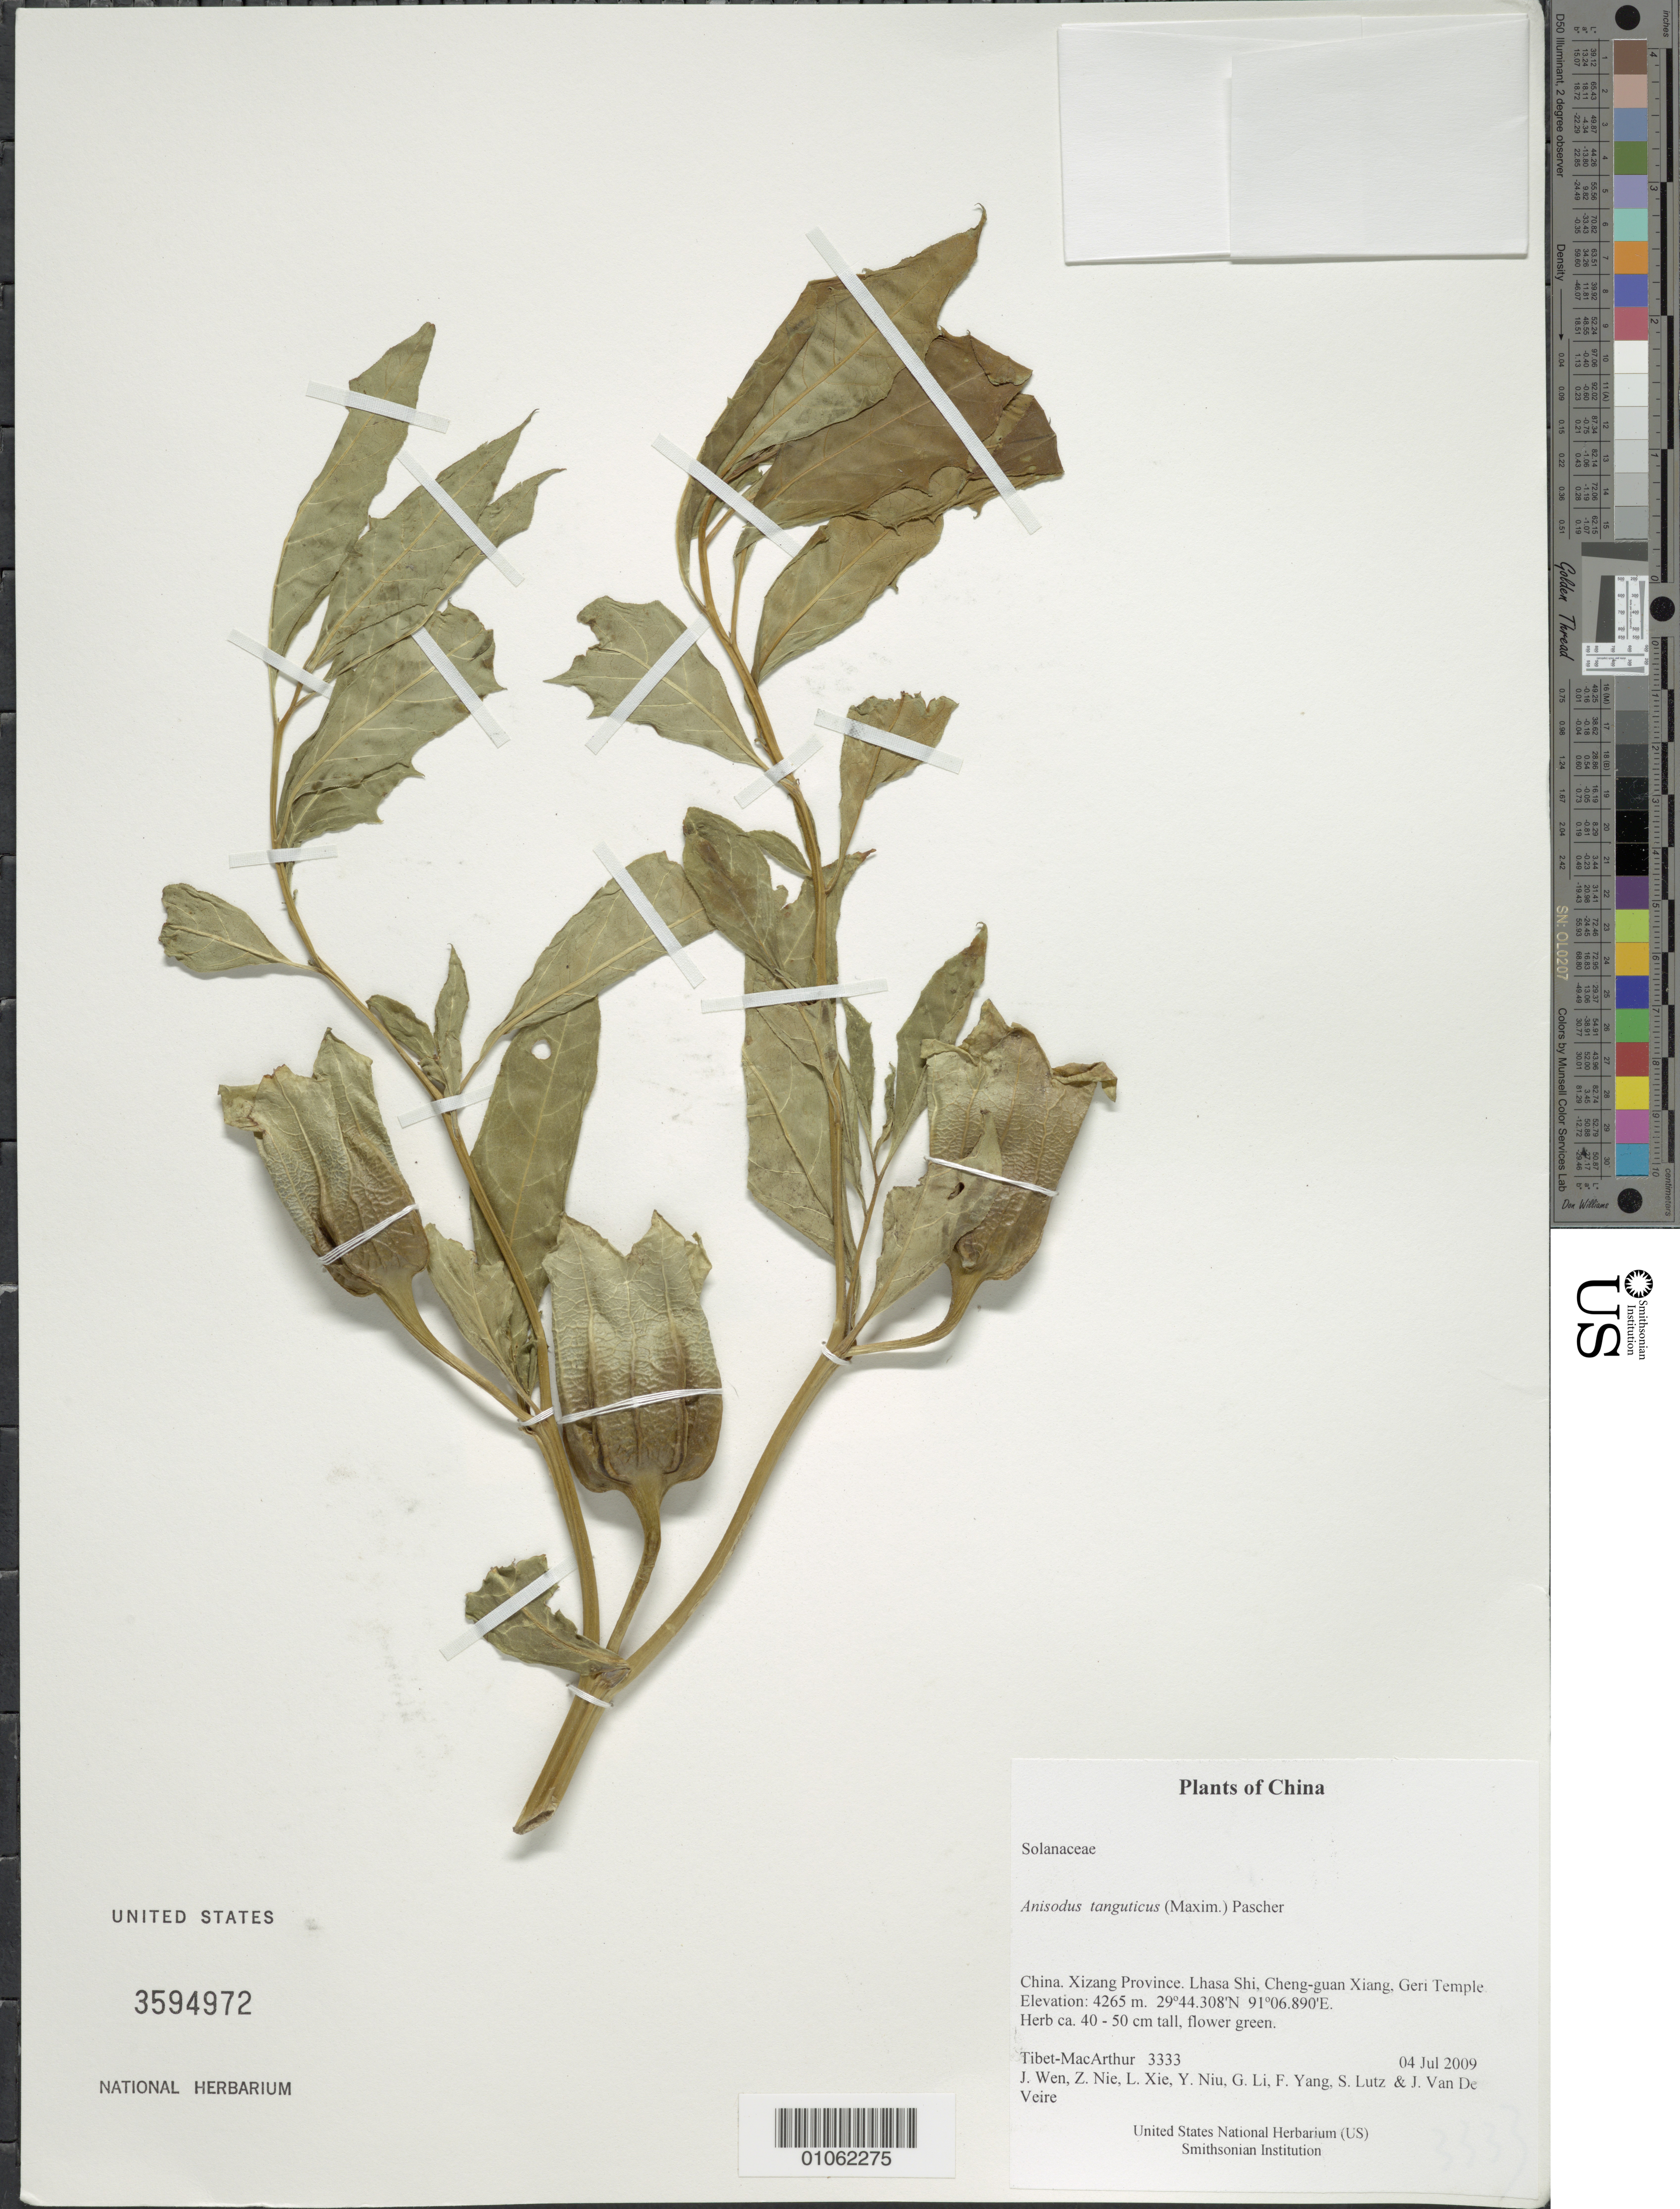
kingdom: Plantae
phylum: Tracheophyta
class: Magnoliopsida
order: Solanales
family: Solanaceae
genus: Anisodus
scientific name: Anisodus tanguticus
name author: (Maxim.) Pascher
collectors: Tibet-MacArthur, J. Wen, Z. Nie, L. Xie, Y. Niu, G. Li, F. Yang, S. Lutz & J. Van De Veire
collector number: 3333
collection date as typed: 04 Jul 2009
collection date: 2009-07-04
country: China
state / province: Xizang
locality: Lhasa Shi, Cheng-guan Xiang, Geri Temple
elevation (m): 4265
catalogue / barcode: US 3594972